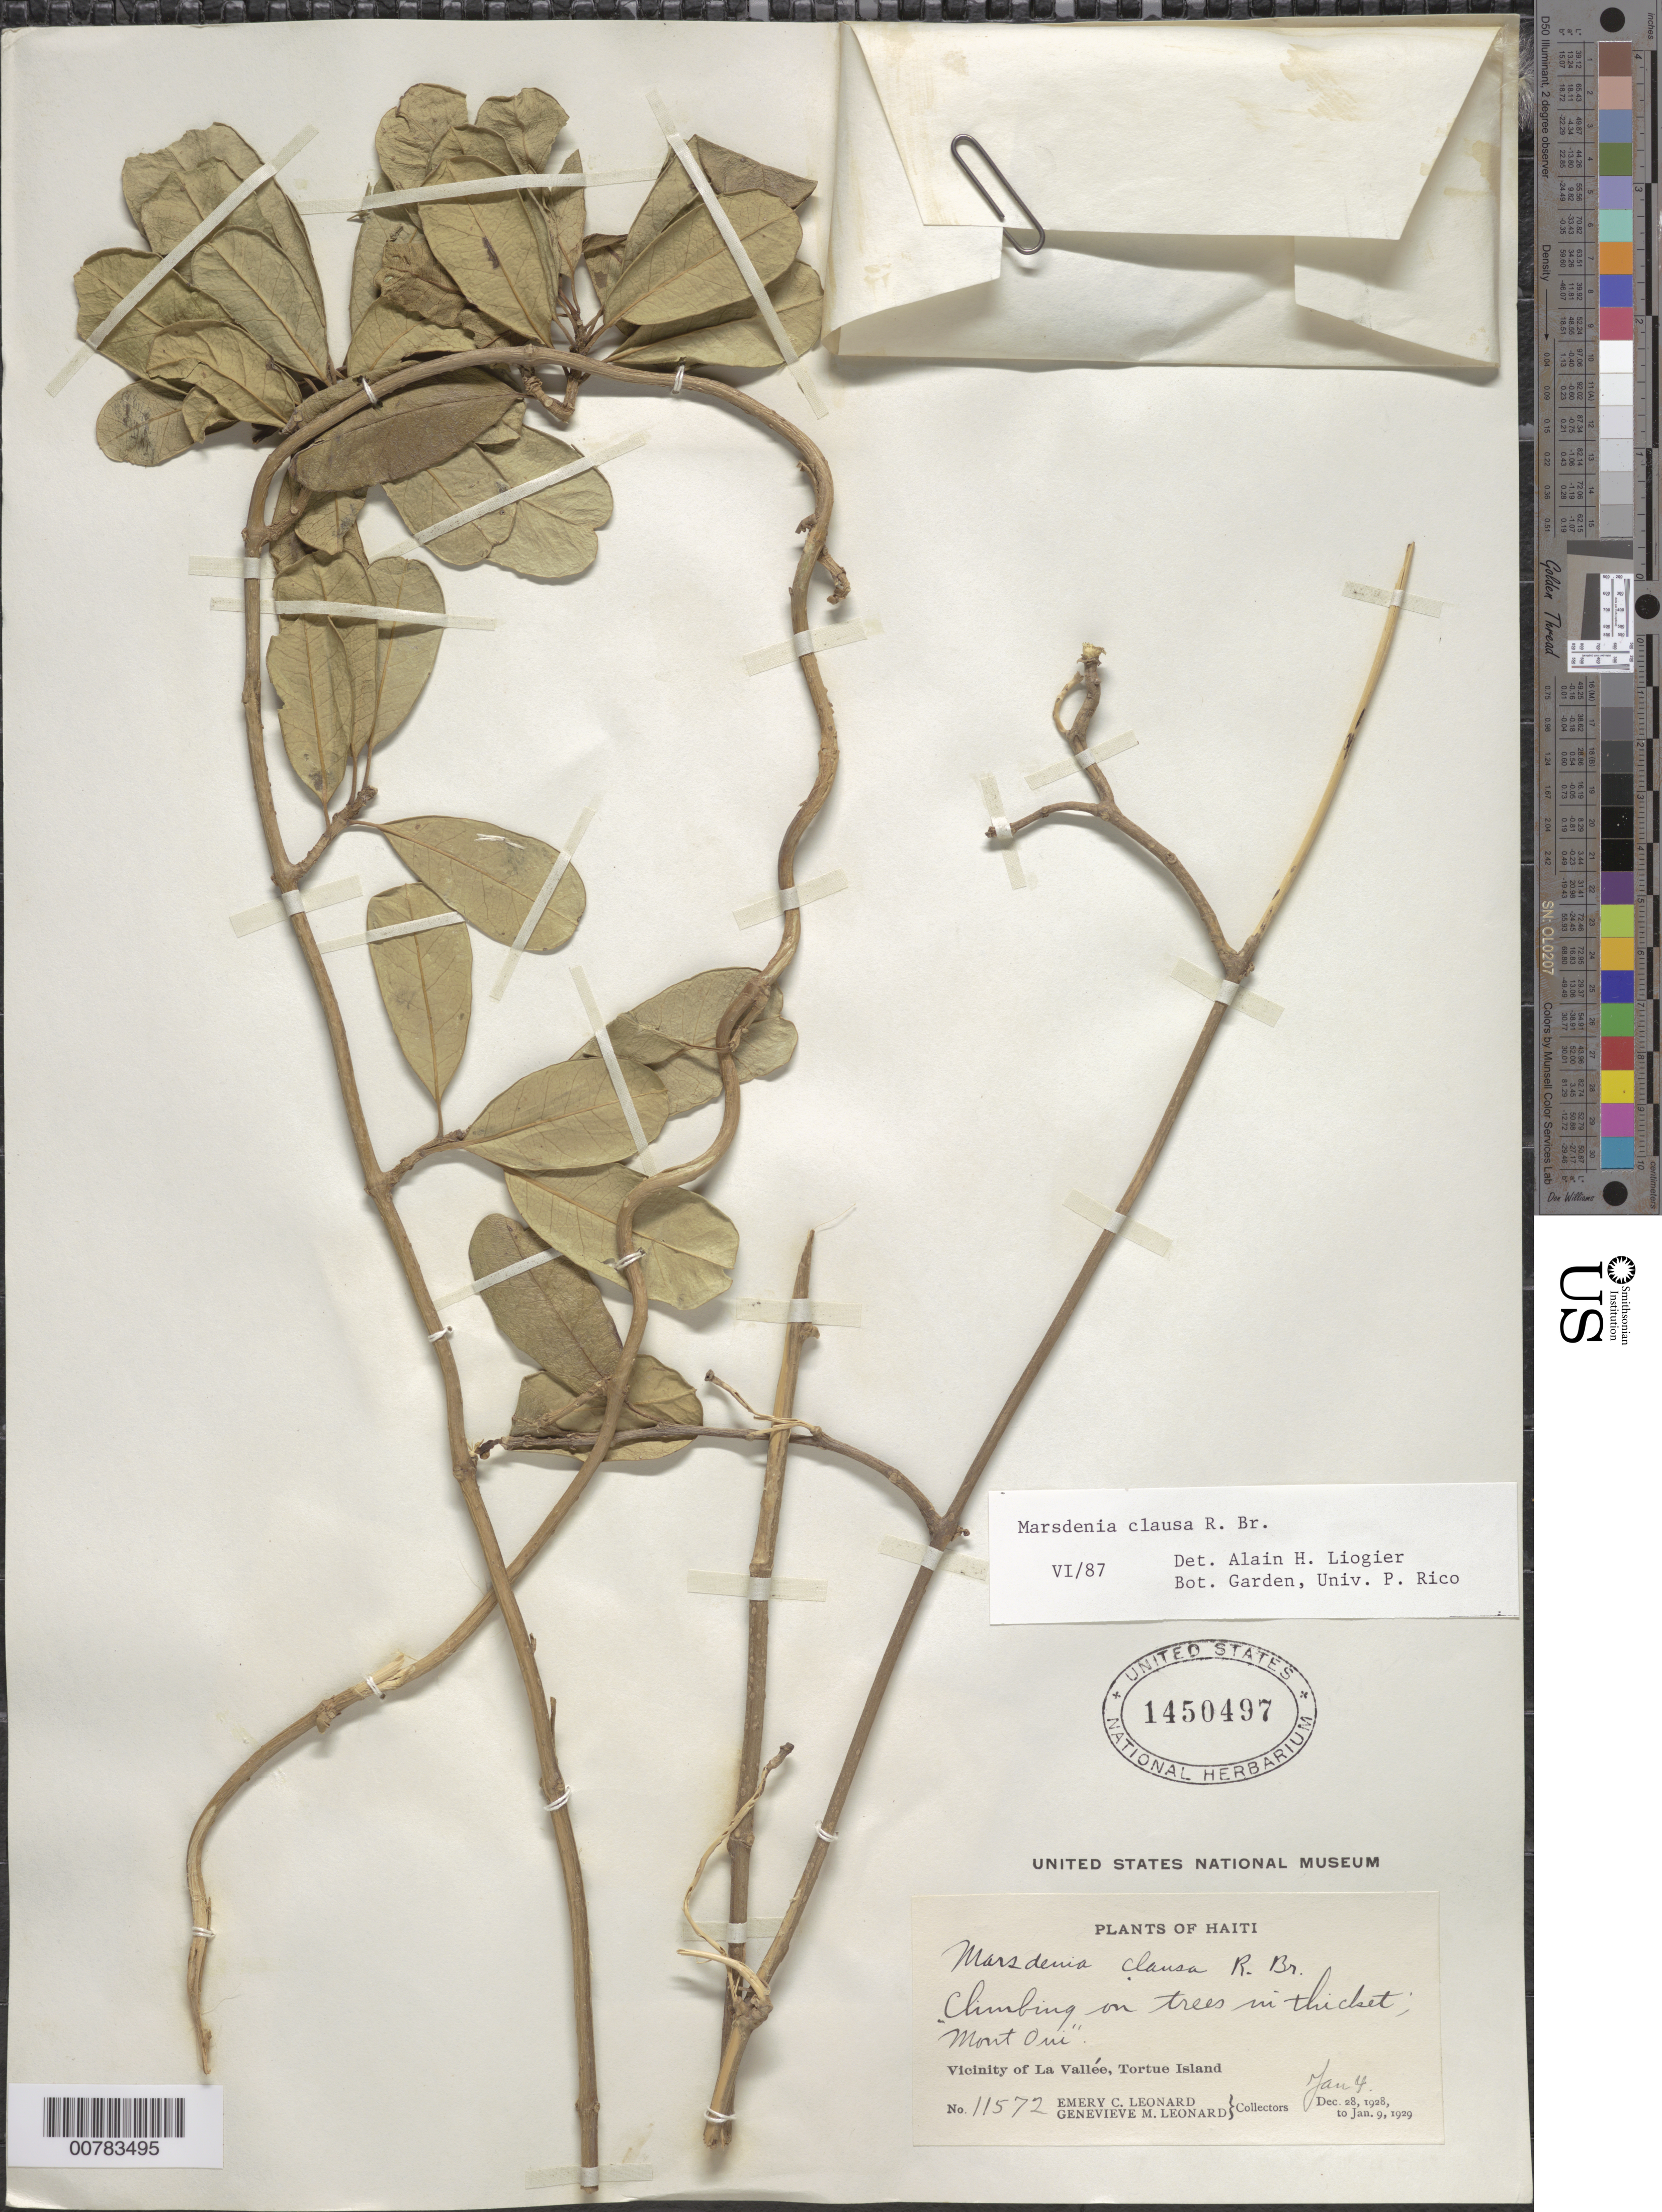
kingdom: Plantae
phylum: Tracheophyta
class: Magnoliopsida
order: Gentianales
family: Apocynaceae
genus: Marsdenia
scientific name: Marsdenia clausa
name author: R. Br.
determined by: Liogier, Alain H.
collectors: E. C. Leonard & G. M. Leonard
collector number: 11572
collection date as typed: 04 Jan 1929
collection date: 1929-01-04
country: Haiti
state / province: Nord-Óuest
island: Île de la Tortue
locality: Tortue Island, vicinity of La Vallée, "Mont Oui".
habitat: Climbing on trees in thicket.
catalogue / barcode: US 1450497